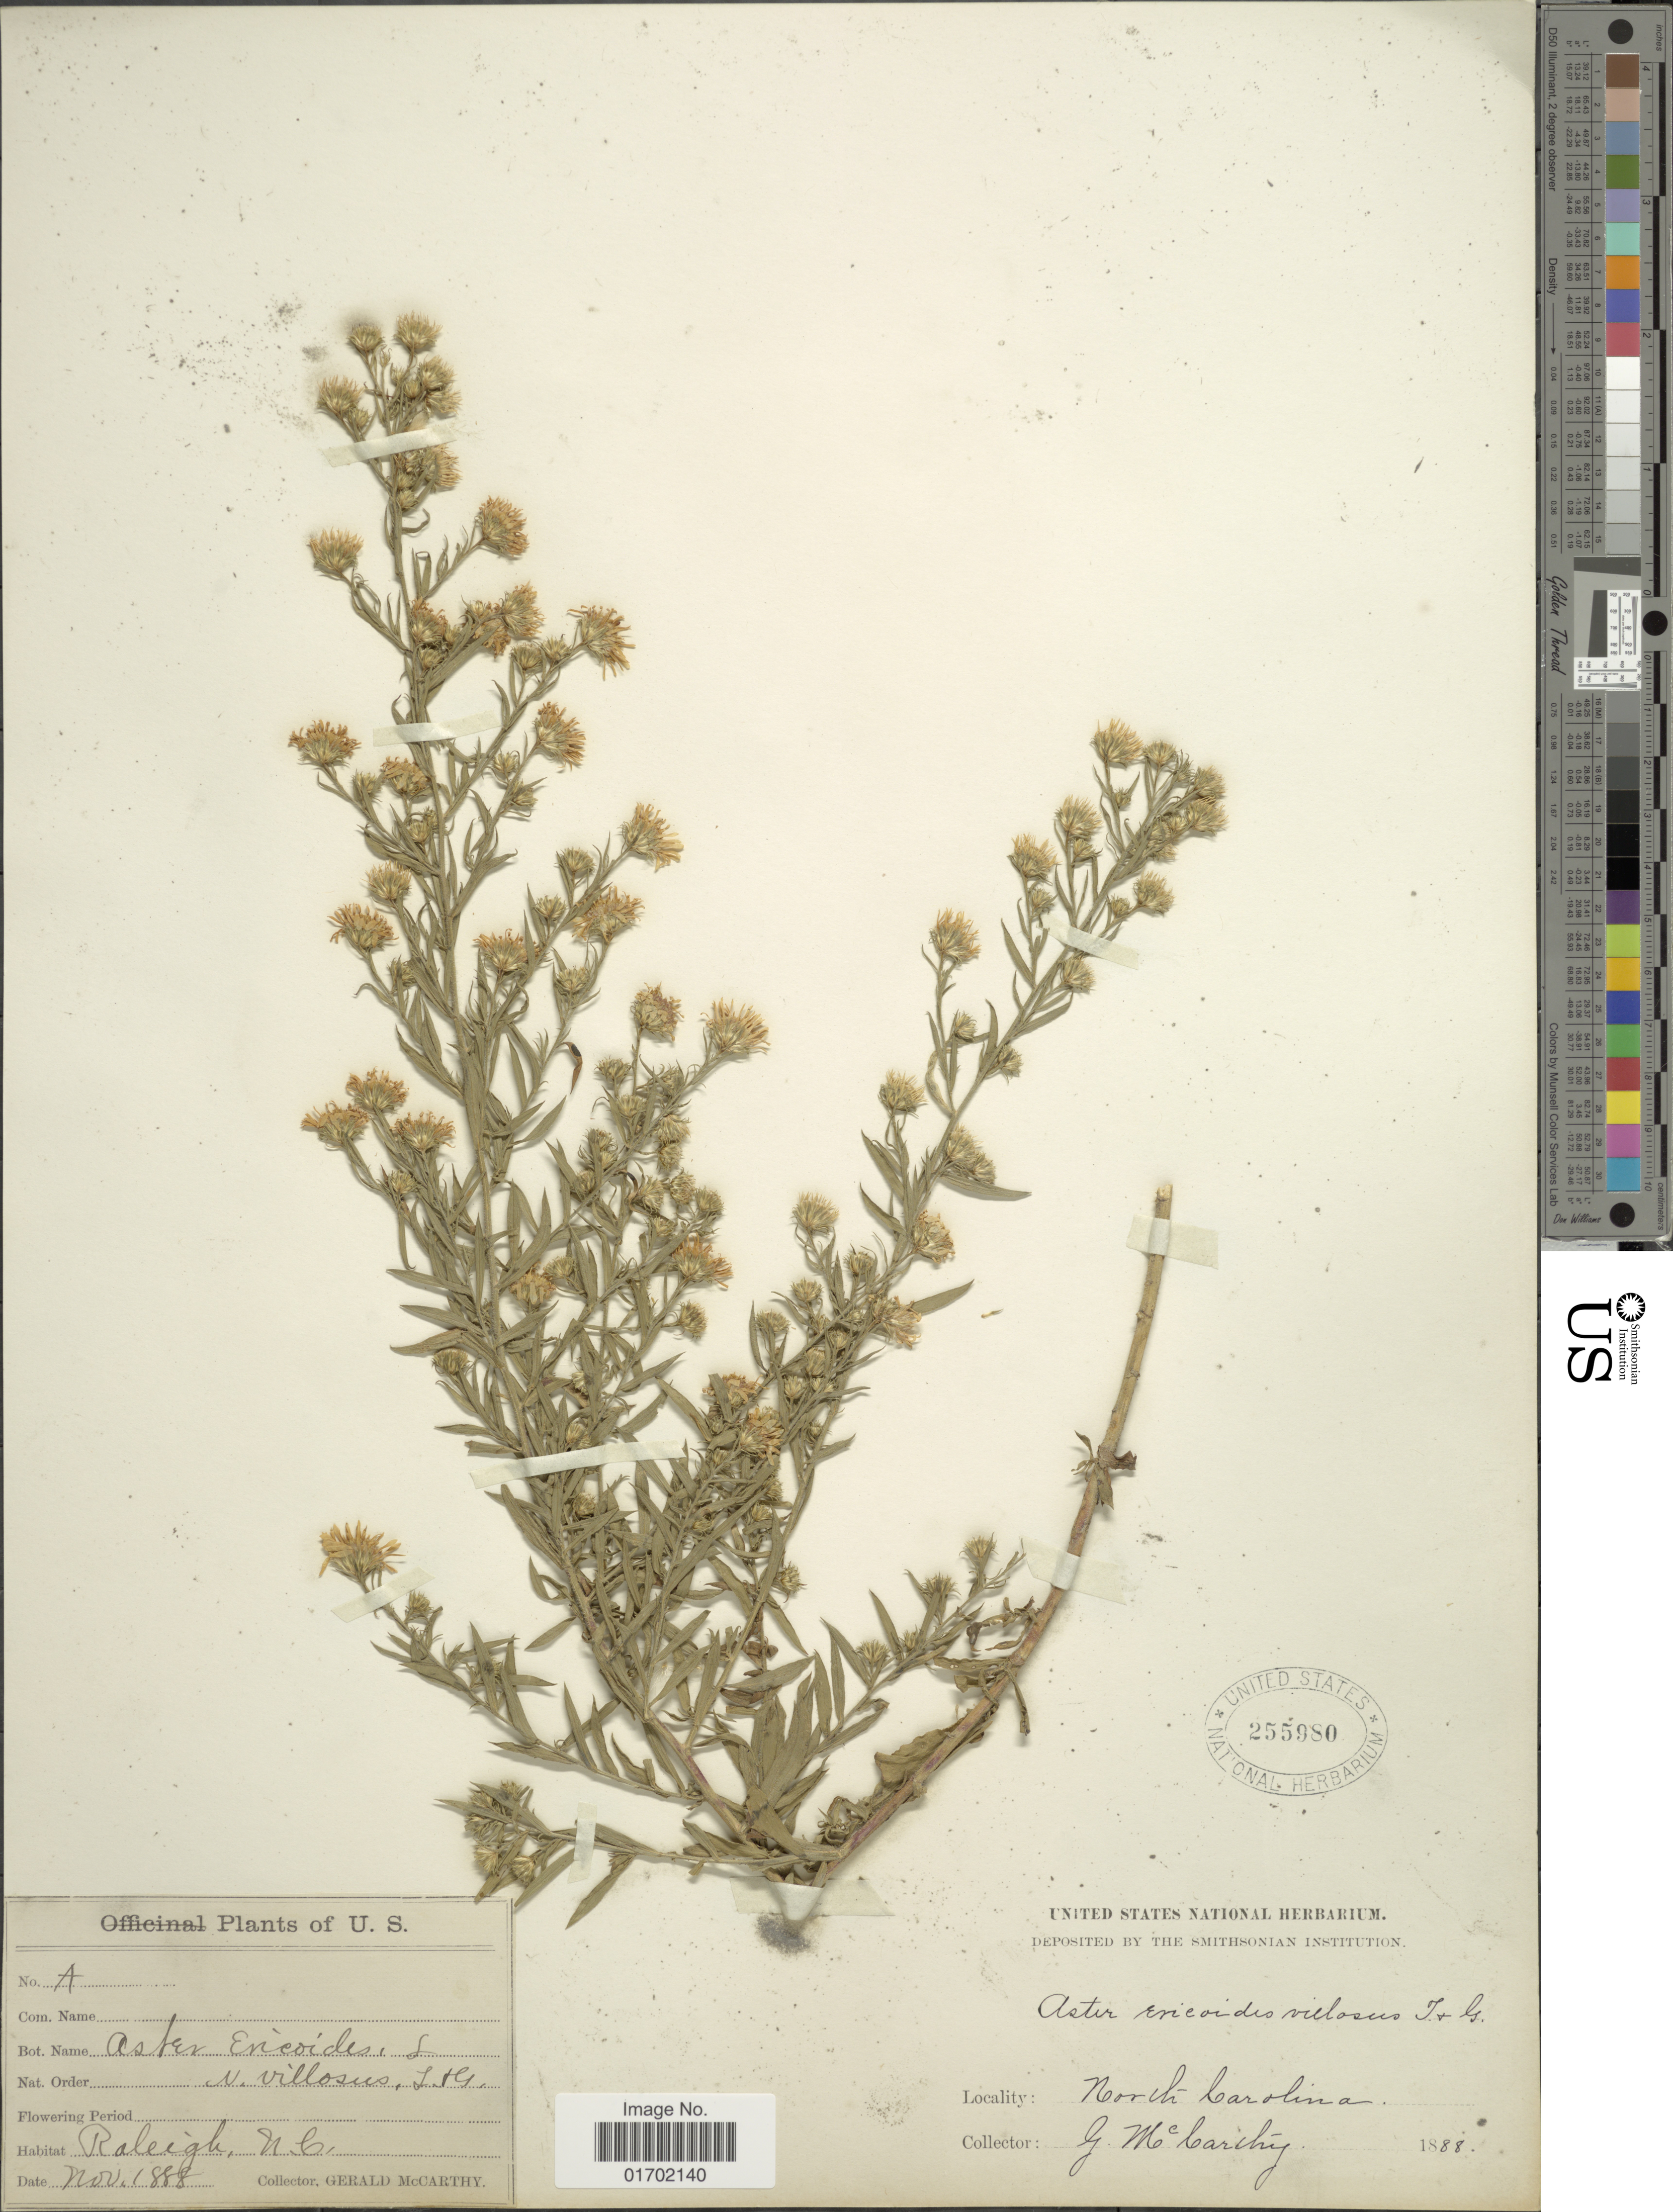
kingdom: Plantae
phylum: Tracheophyta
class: Magnoliopsida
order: Asterales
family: Asteraceae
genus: Symphyotrichum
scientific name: Symphyotrichum pilosum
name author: (Willd.) G.L. Nesom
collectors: G. McCarthy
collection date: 1888-11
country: United States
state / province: North Carolina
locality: Raleigh, N. C.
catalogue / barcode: US 255980